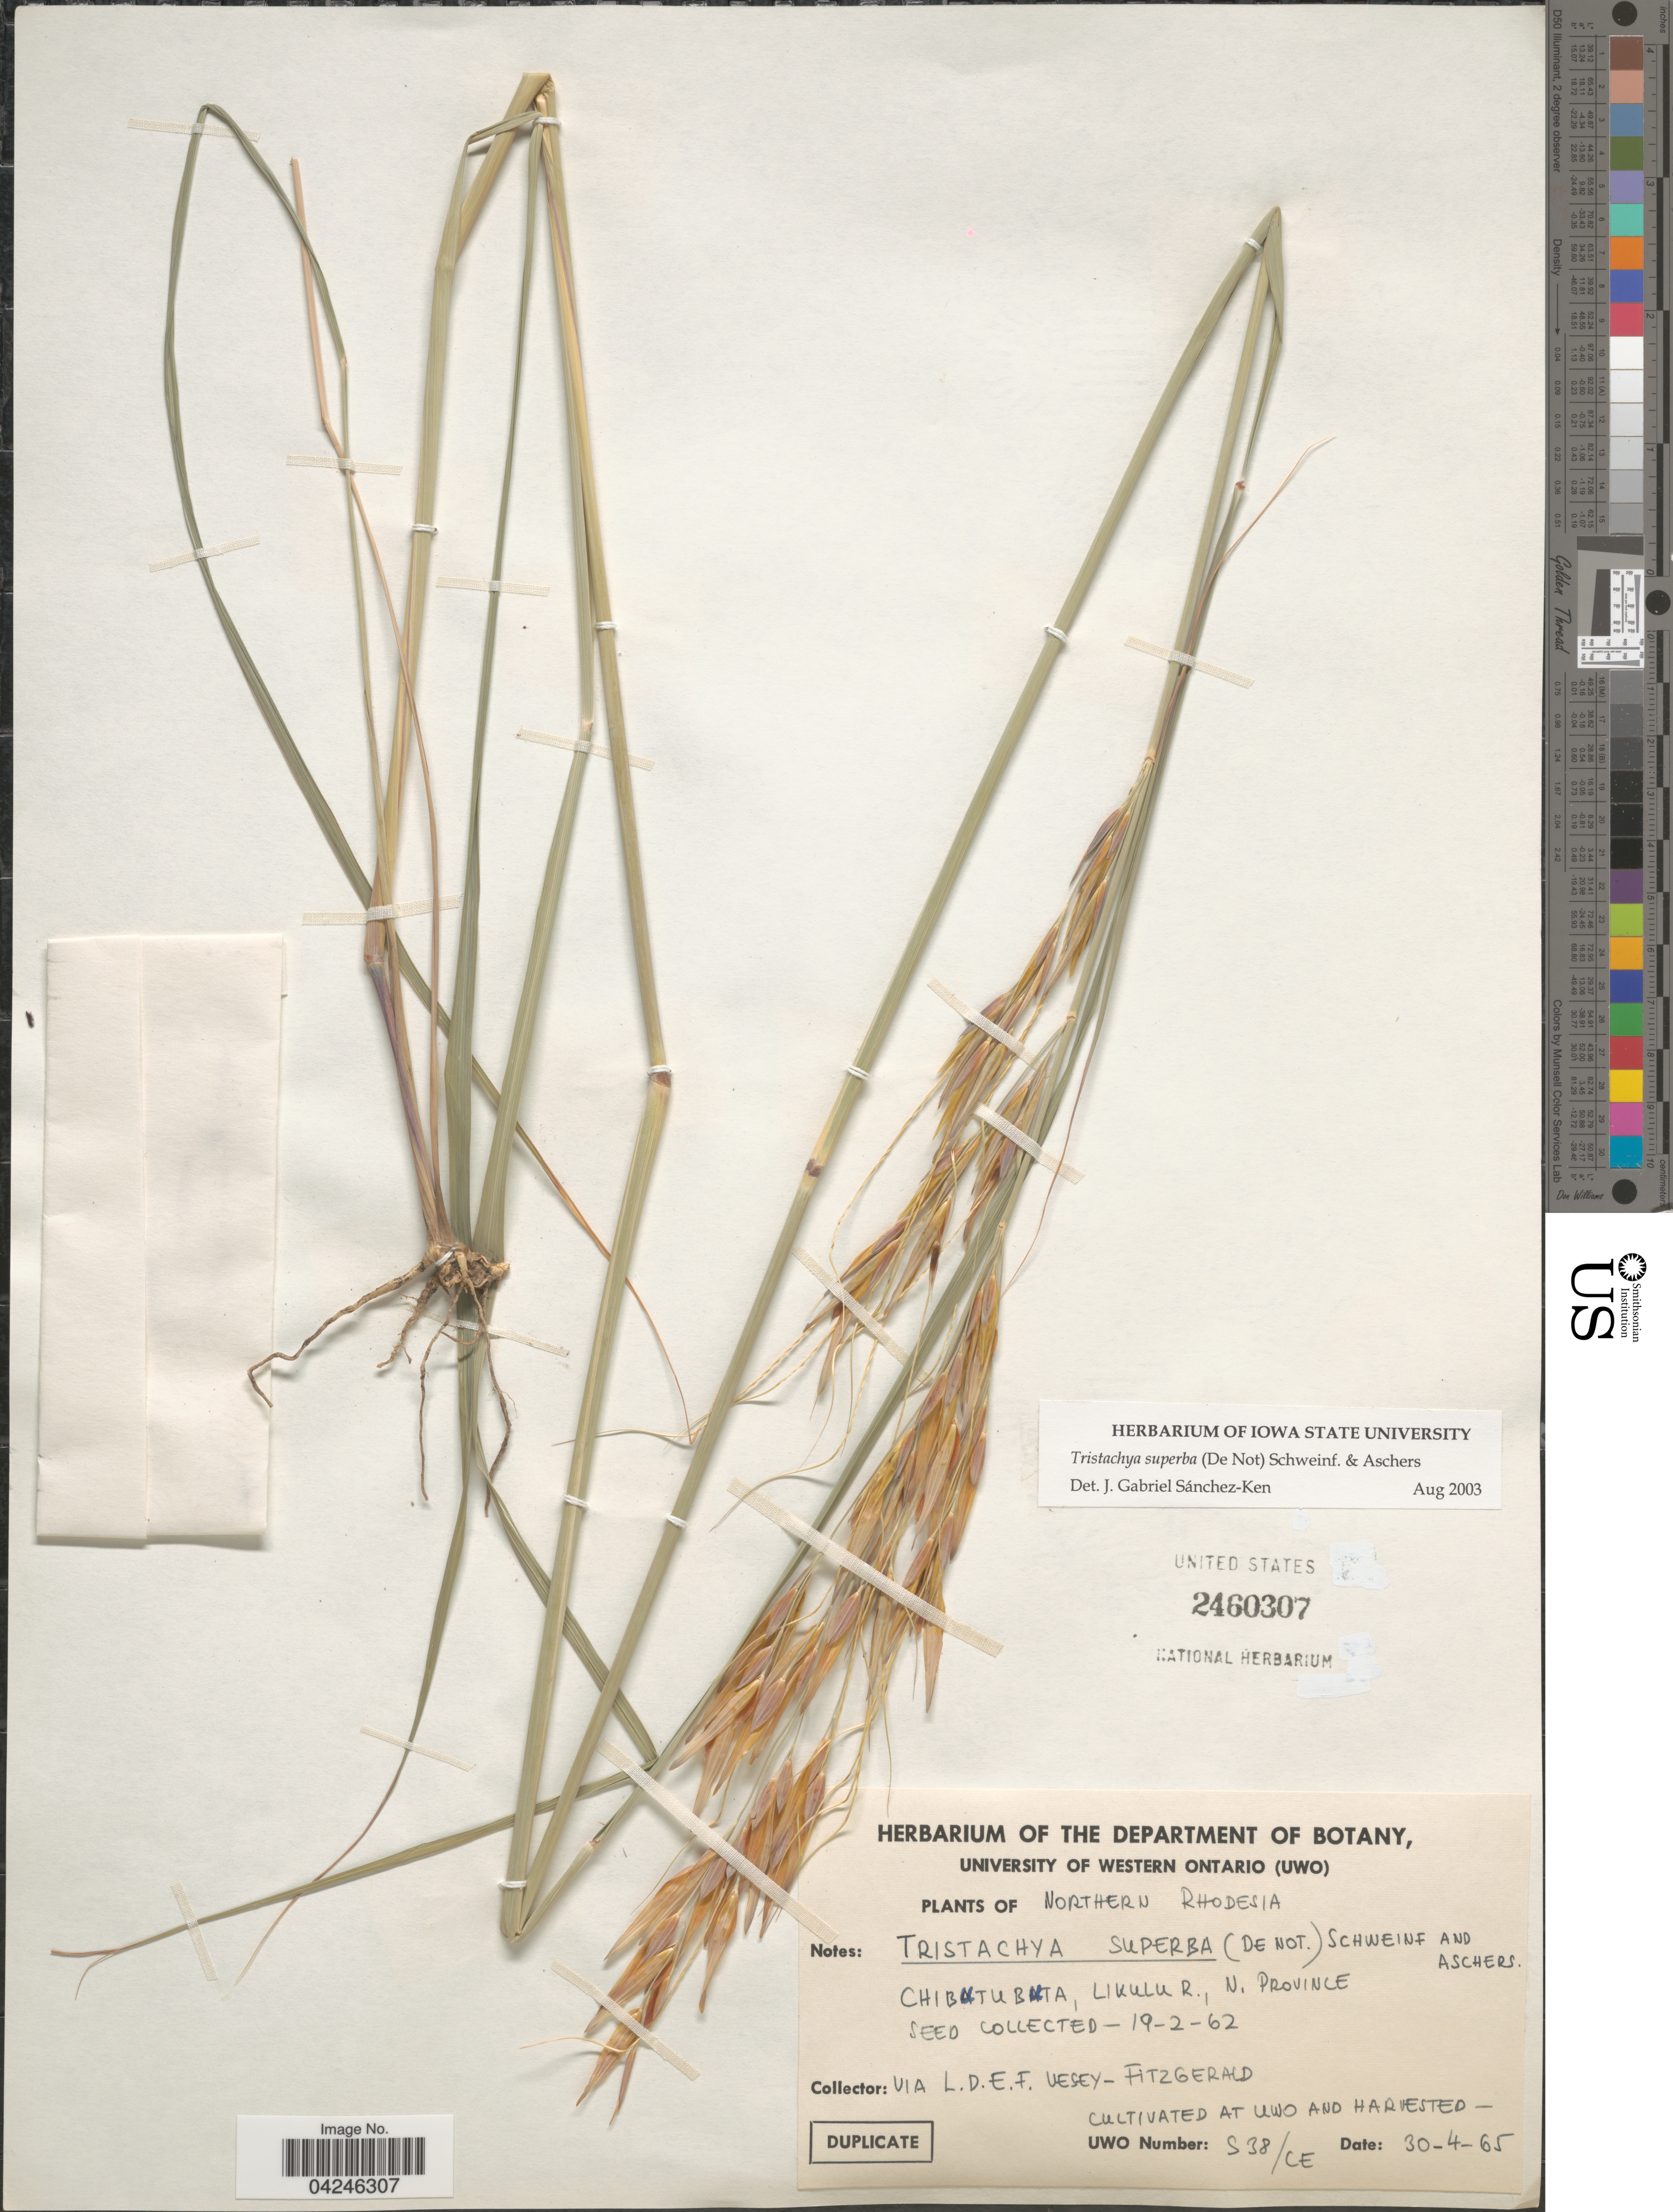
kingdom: Plantae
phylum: Tracheophyta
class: Liliopsida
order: Poales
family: Poaceae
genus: Tristachya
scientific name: Tristachya superba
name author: (De Not.) Schweinf. & Asch.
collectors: L. Vesey-Fitzgerald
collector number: S38/CE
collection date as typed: Transcribed d/m/y: 30/4/65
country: Canada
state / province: Ontario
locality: At UWO and harvested.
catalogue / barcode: US 2460307